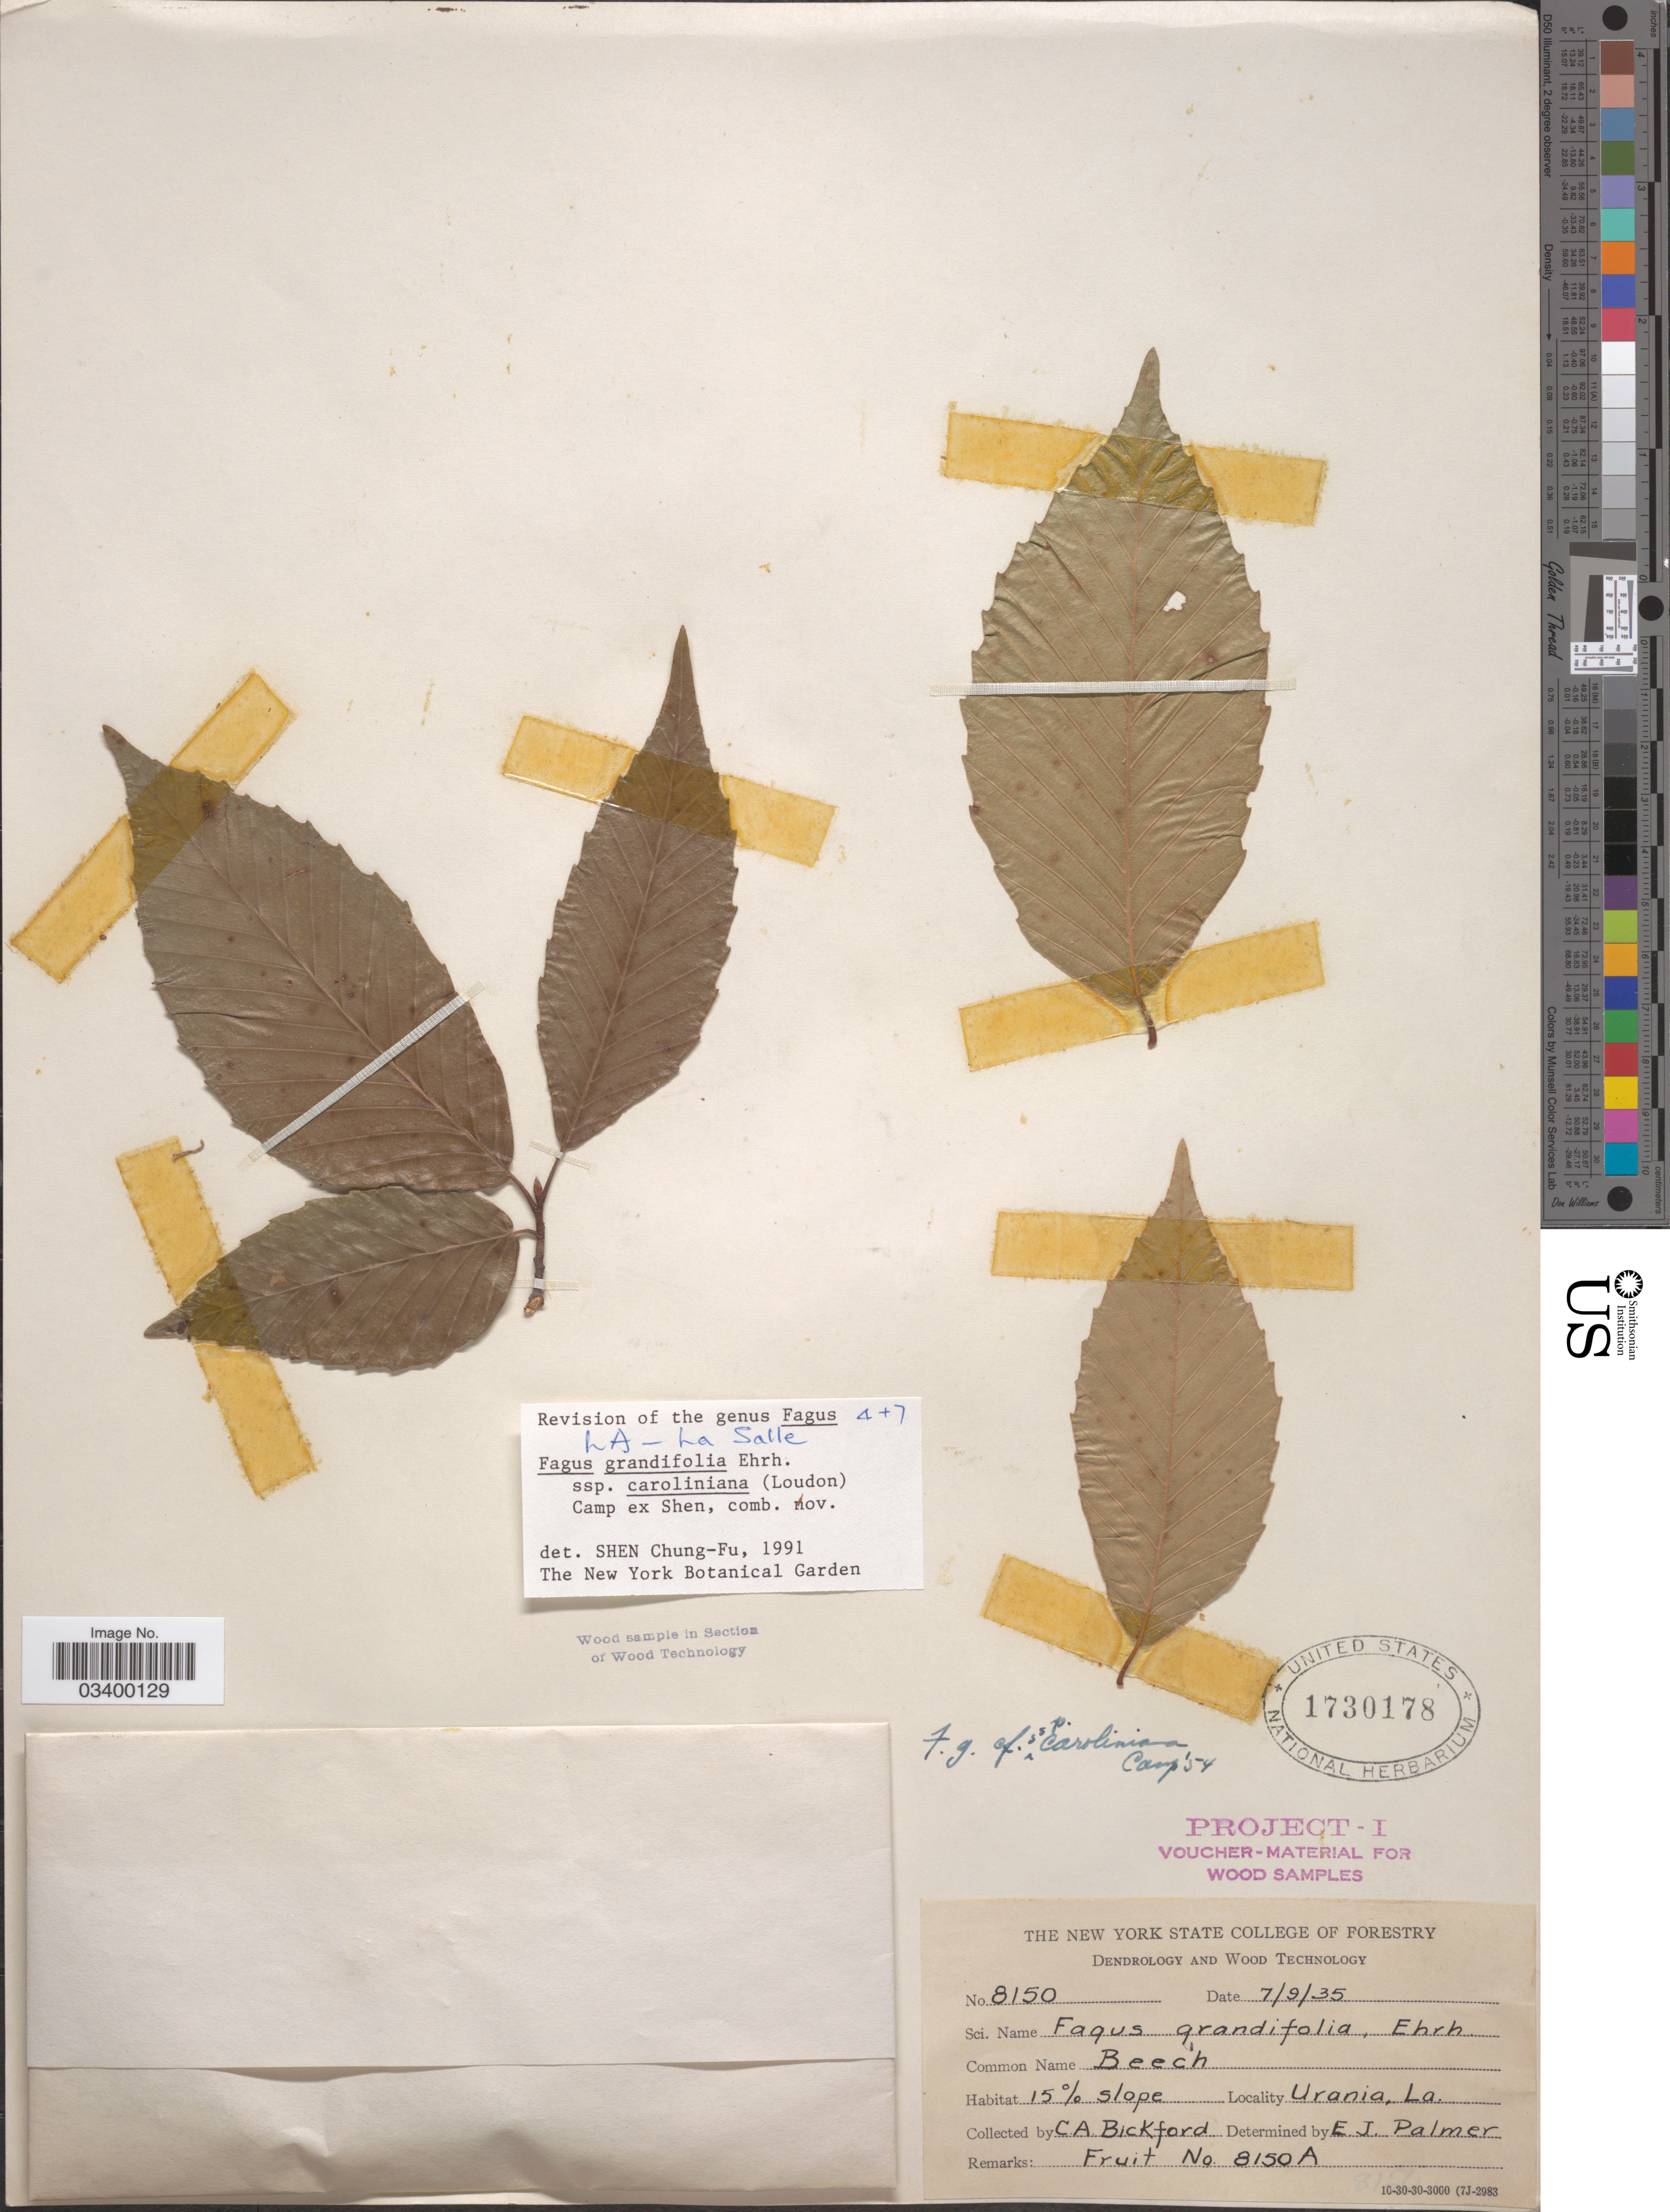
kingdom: Plantae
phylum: Tracheophyta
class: Magnoliopsida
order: Fagales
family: Fagaceae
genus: Fagus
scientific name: Fagus grandifolia subsp. caroliniana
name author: (Loudon) Fernald & Rehder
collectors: C. Bickford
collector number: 8150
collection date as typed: Transcribed d/m/y: 9/7/35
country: United States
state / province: Louisiana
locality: Urania.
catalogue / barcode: US 1730178